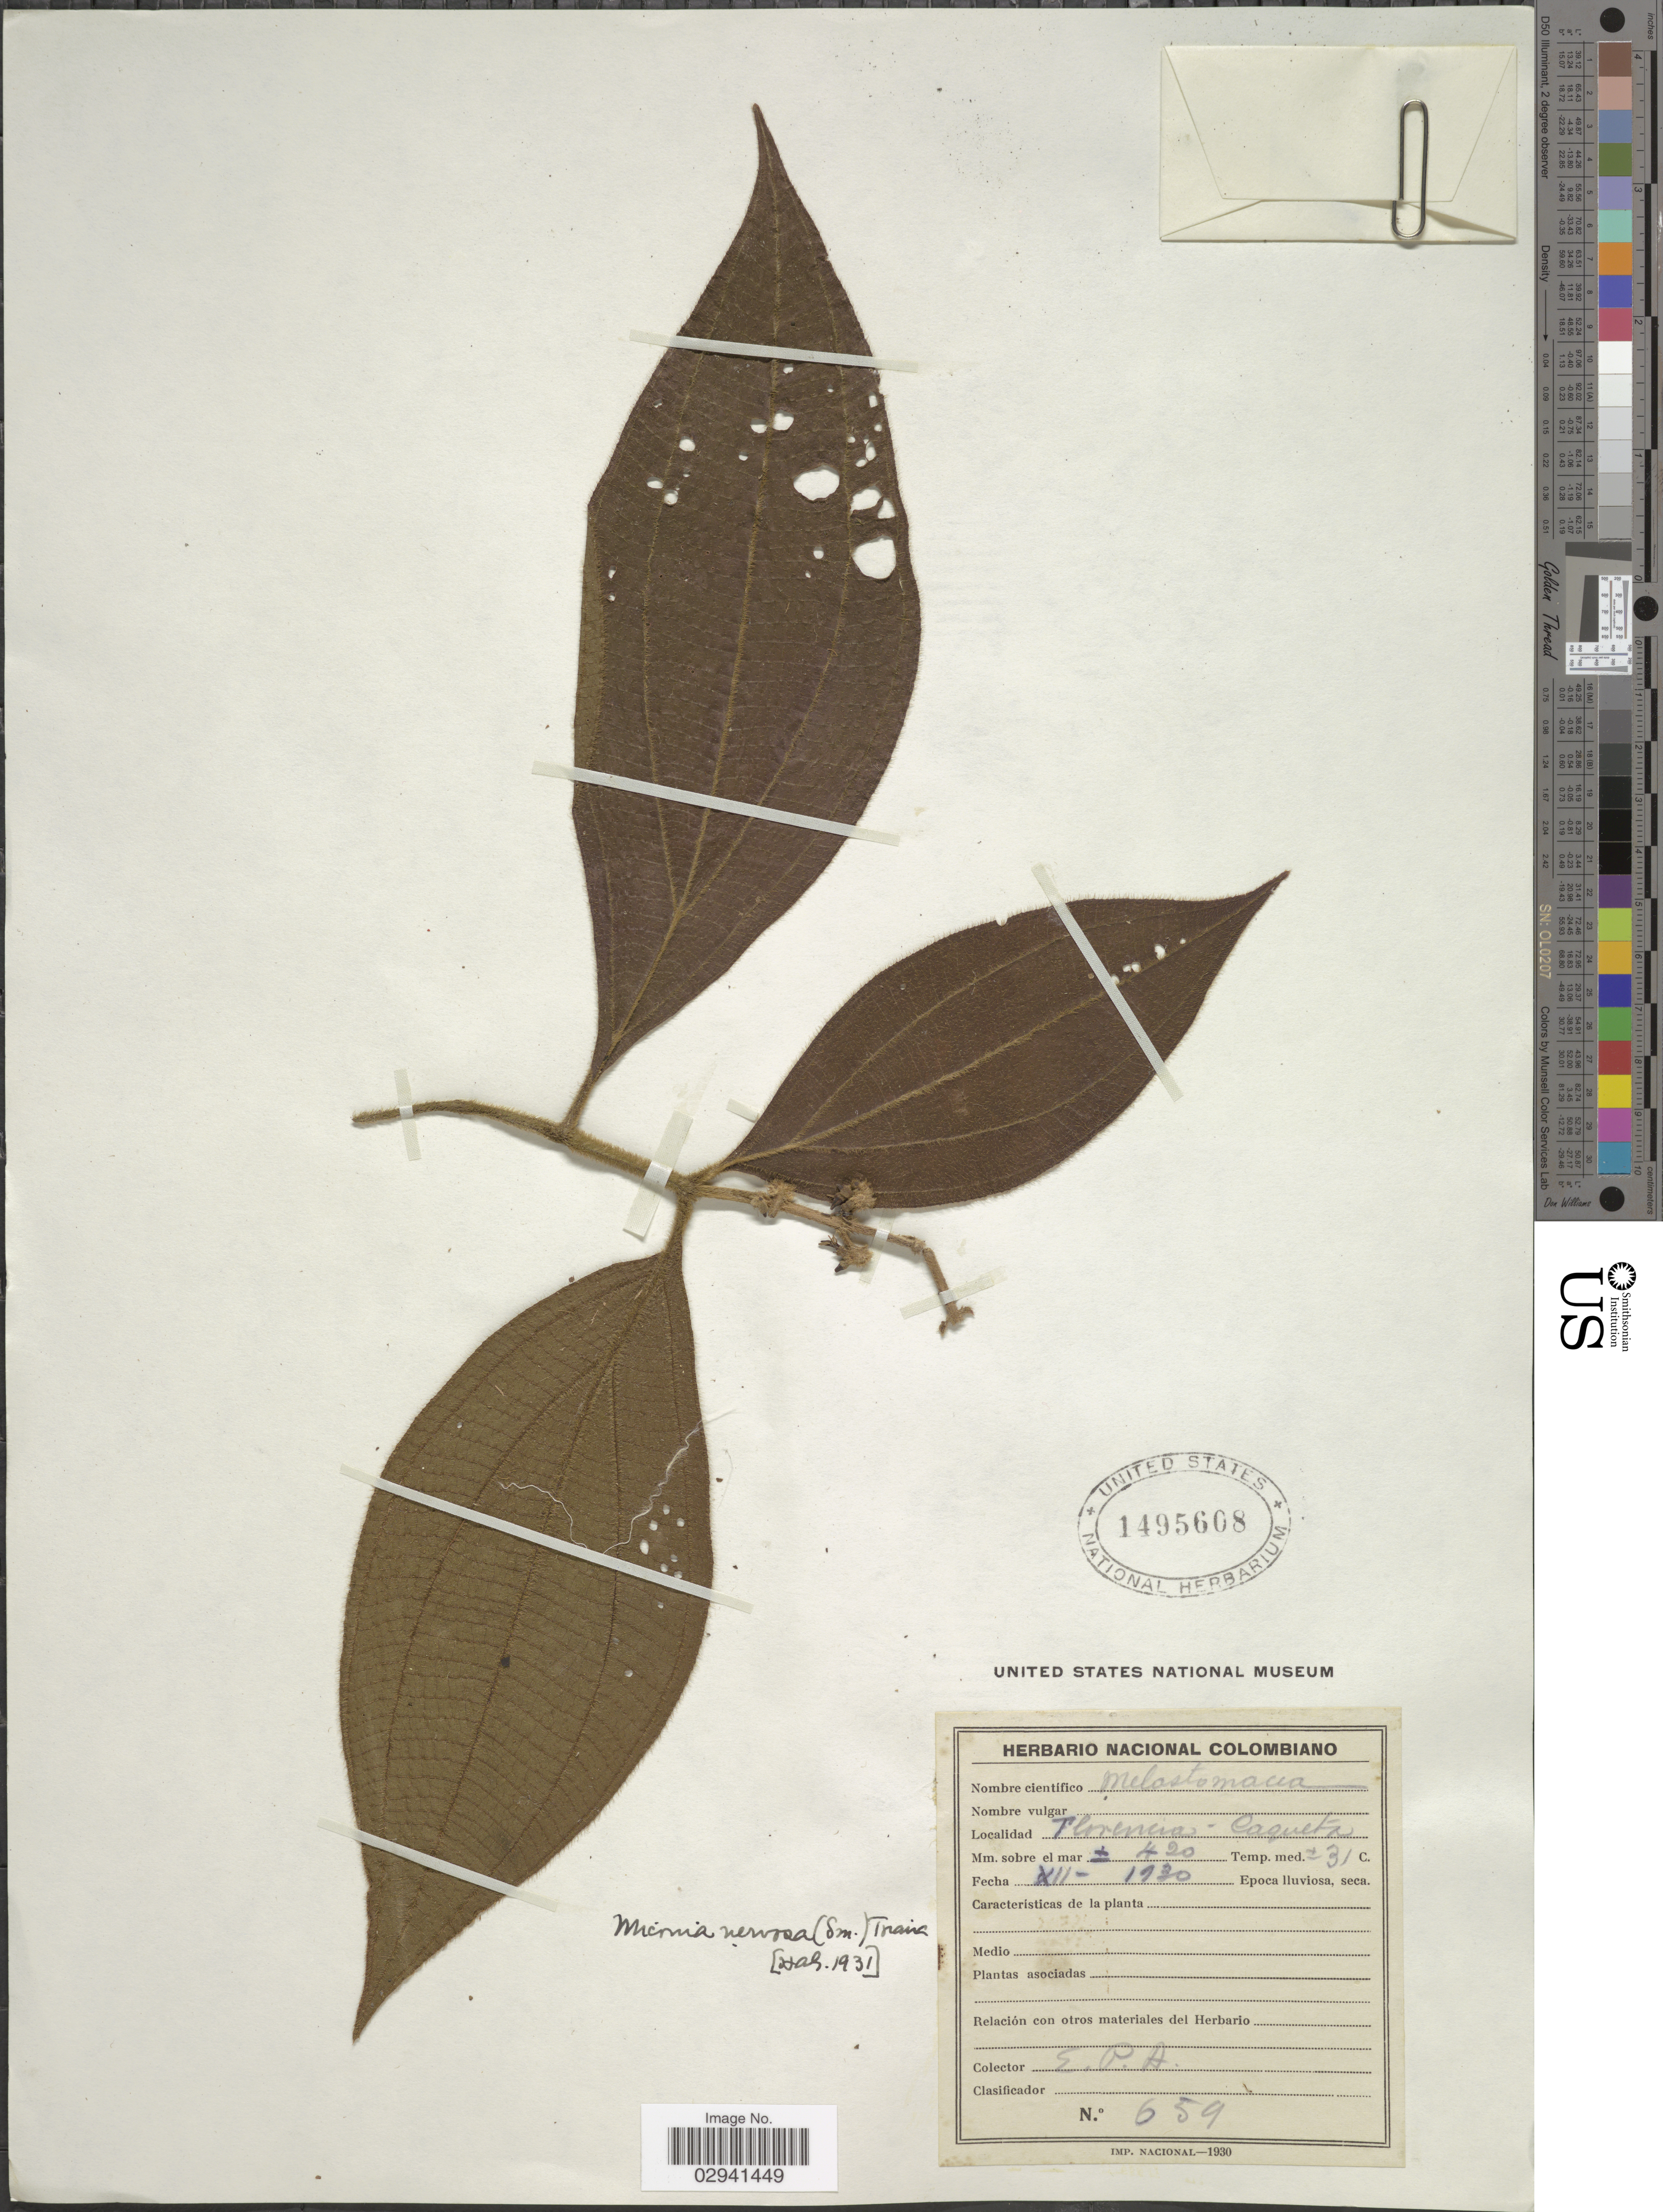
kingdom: Plantae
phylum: Tracheophyta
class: Magnoliopsida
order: Myrtales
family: Melastomataceae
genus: Miconia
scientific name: Miconia nervosa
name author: (Sm.) Triana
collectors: E. Pérez Arbeláez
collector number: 659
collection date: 1930-12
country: Colombia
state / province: Caquetá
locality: Florencia.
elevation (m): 420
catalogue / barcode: US 1495608